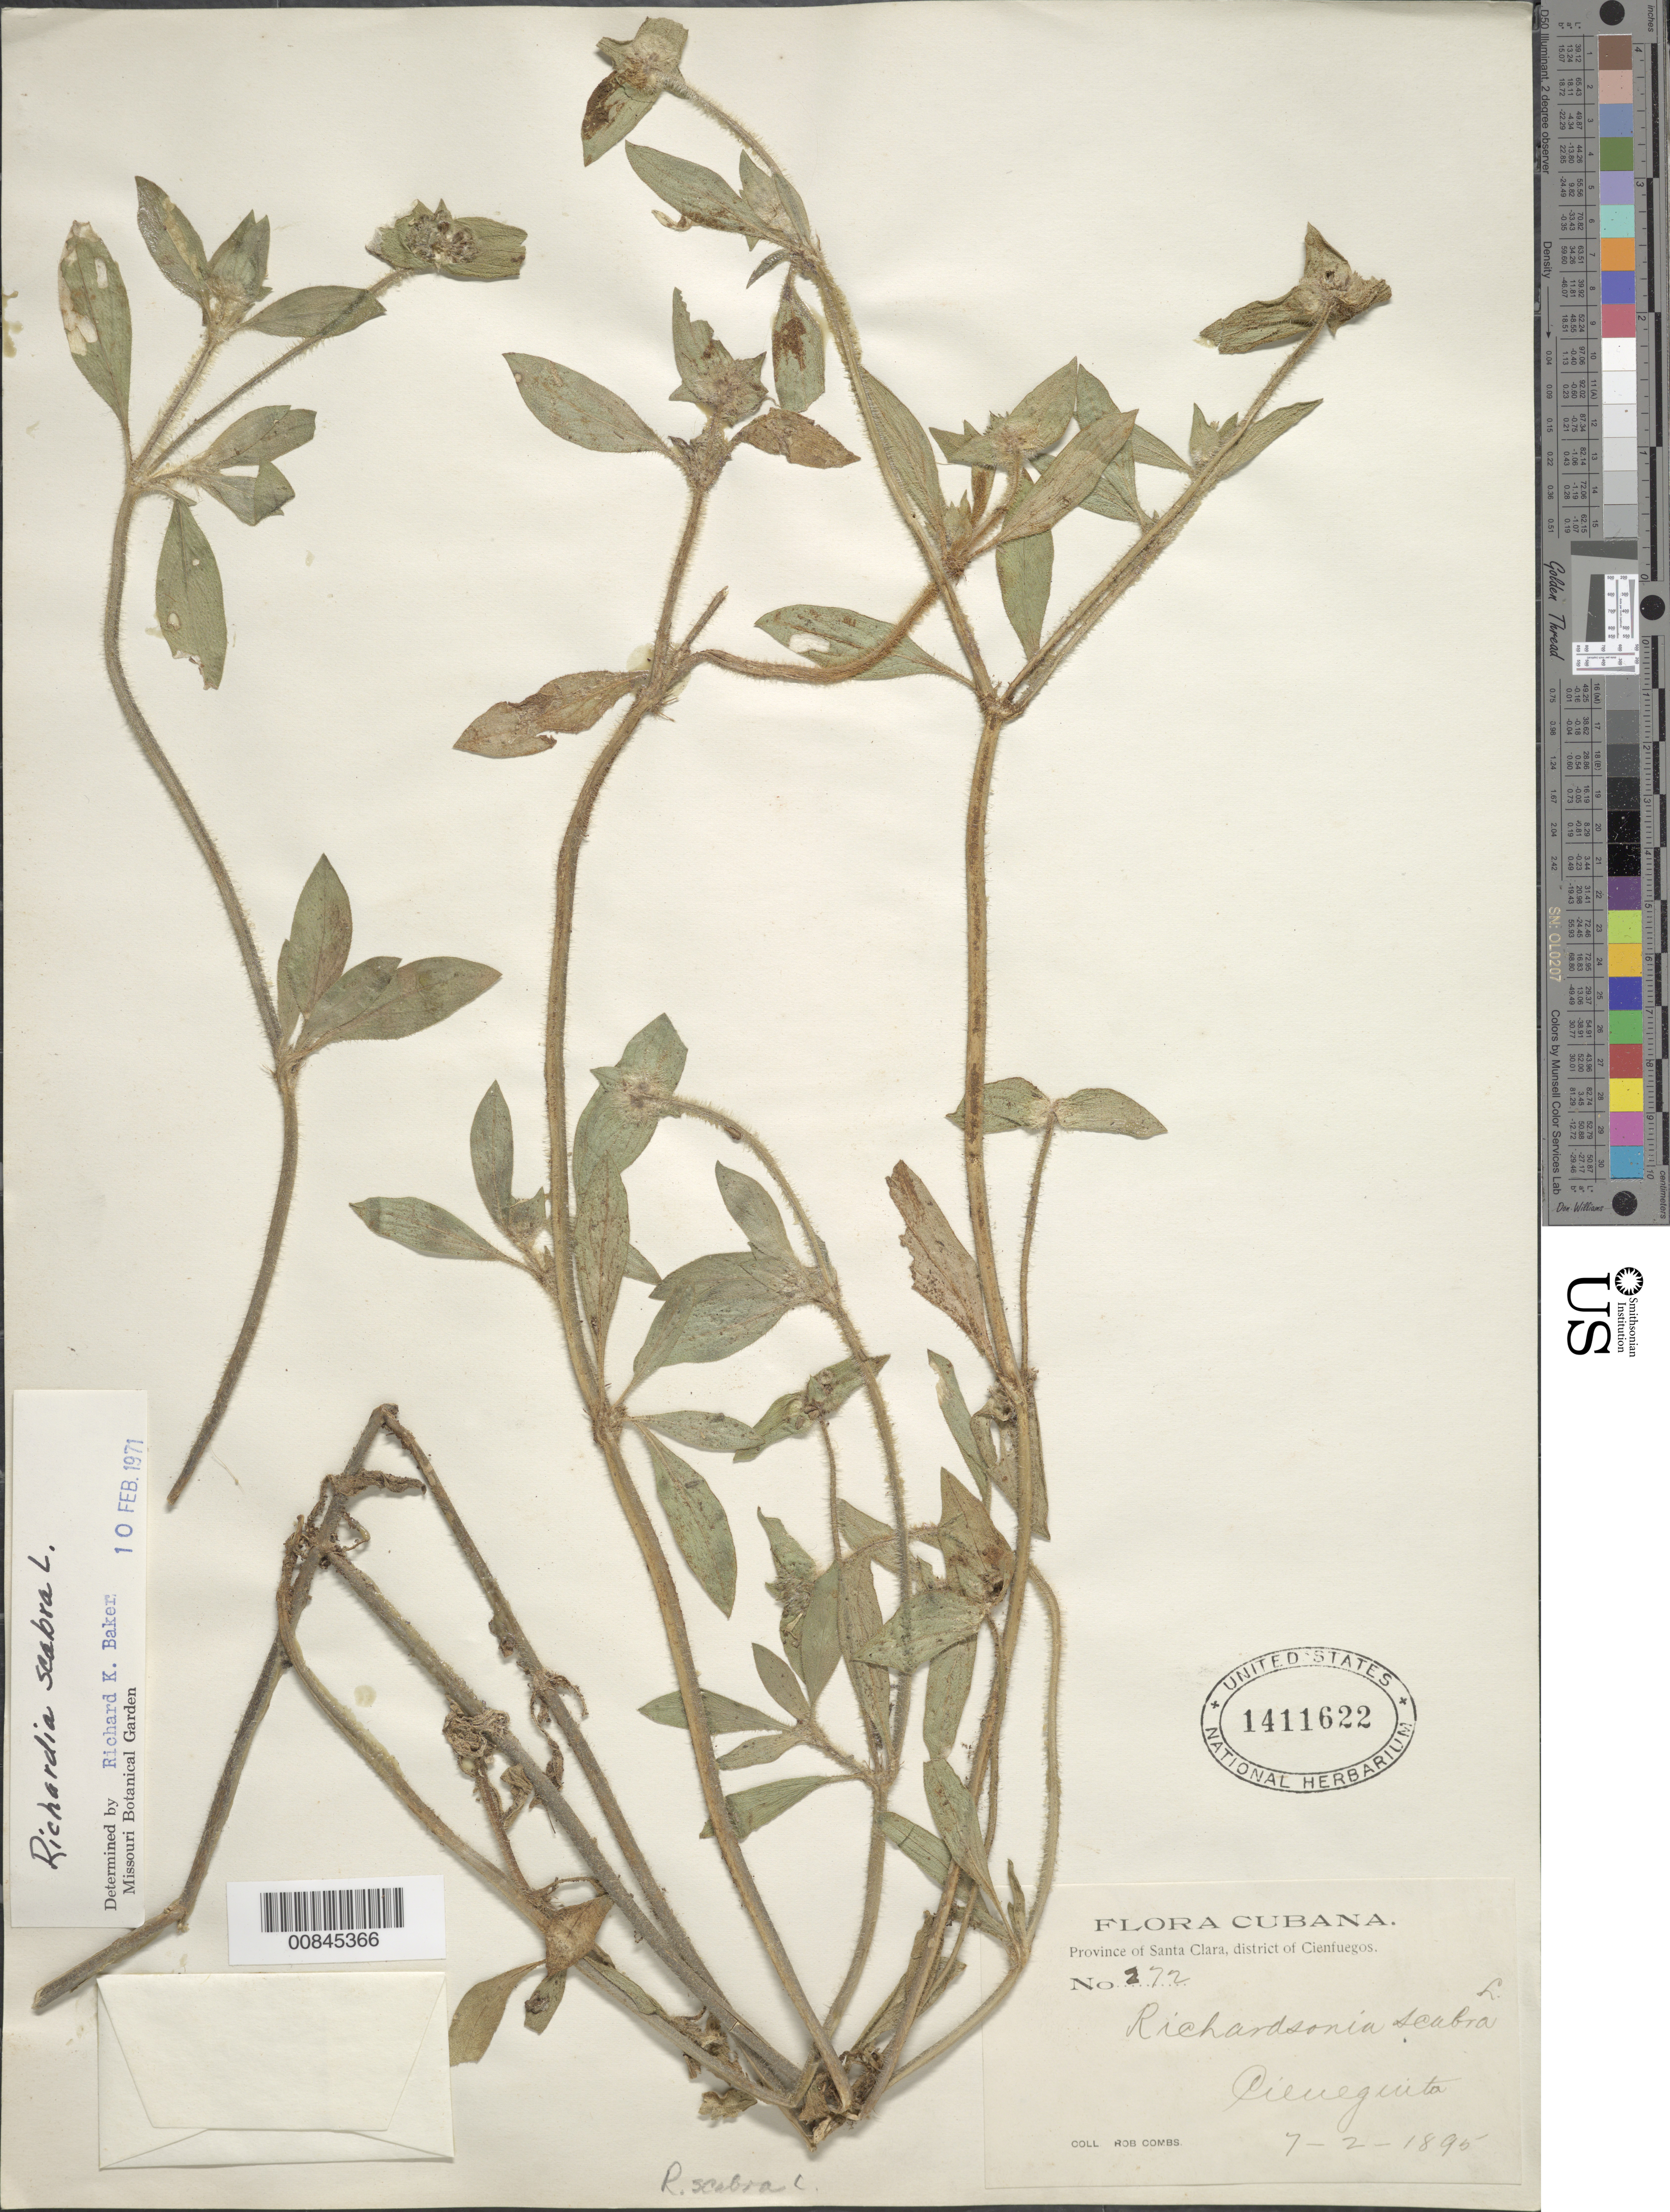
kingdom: Plantae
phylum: Tracheophyta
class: Magnoliopsida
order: Gentianales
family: Rubiaceae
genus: Richardia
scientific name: Richardia scabra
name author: L.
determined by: Baker, R. K.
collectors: R. Combs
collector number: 272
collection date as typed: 02 Jul 1895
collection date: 1895-07-02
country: Cuba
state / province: Las Villas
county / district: Cienfuegos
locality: Cieneguita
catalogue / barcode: US 1411622